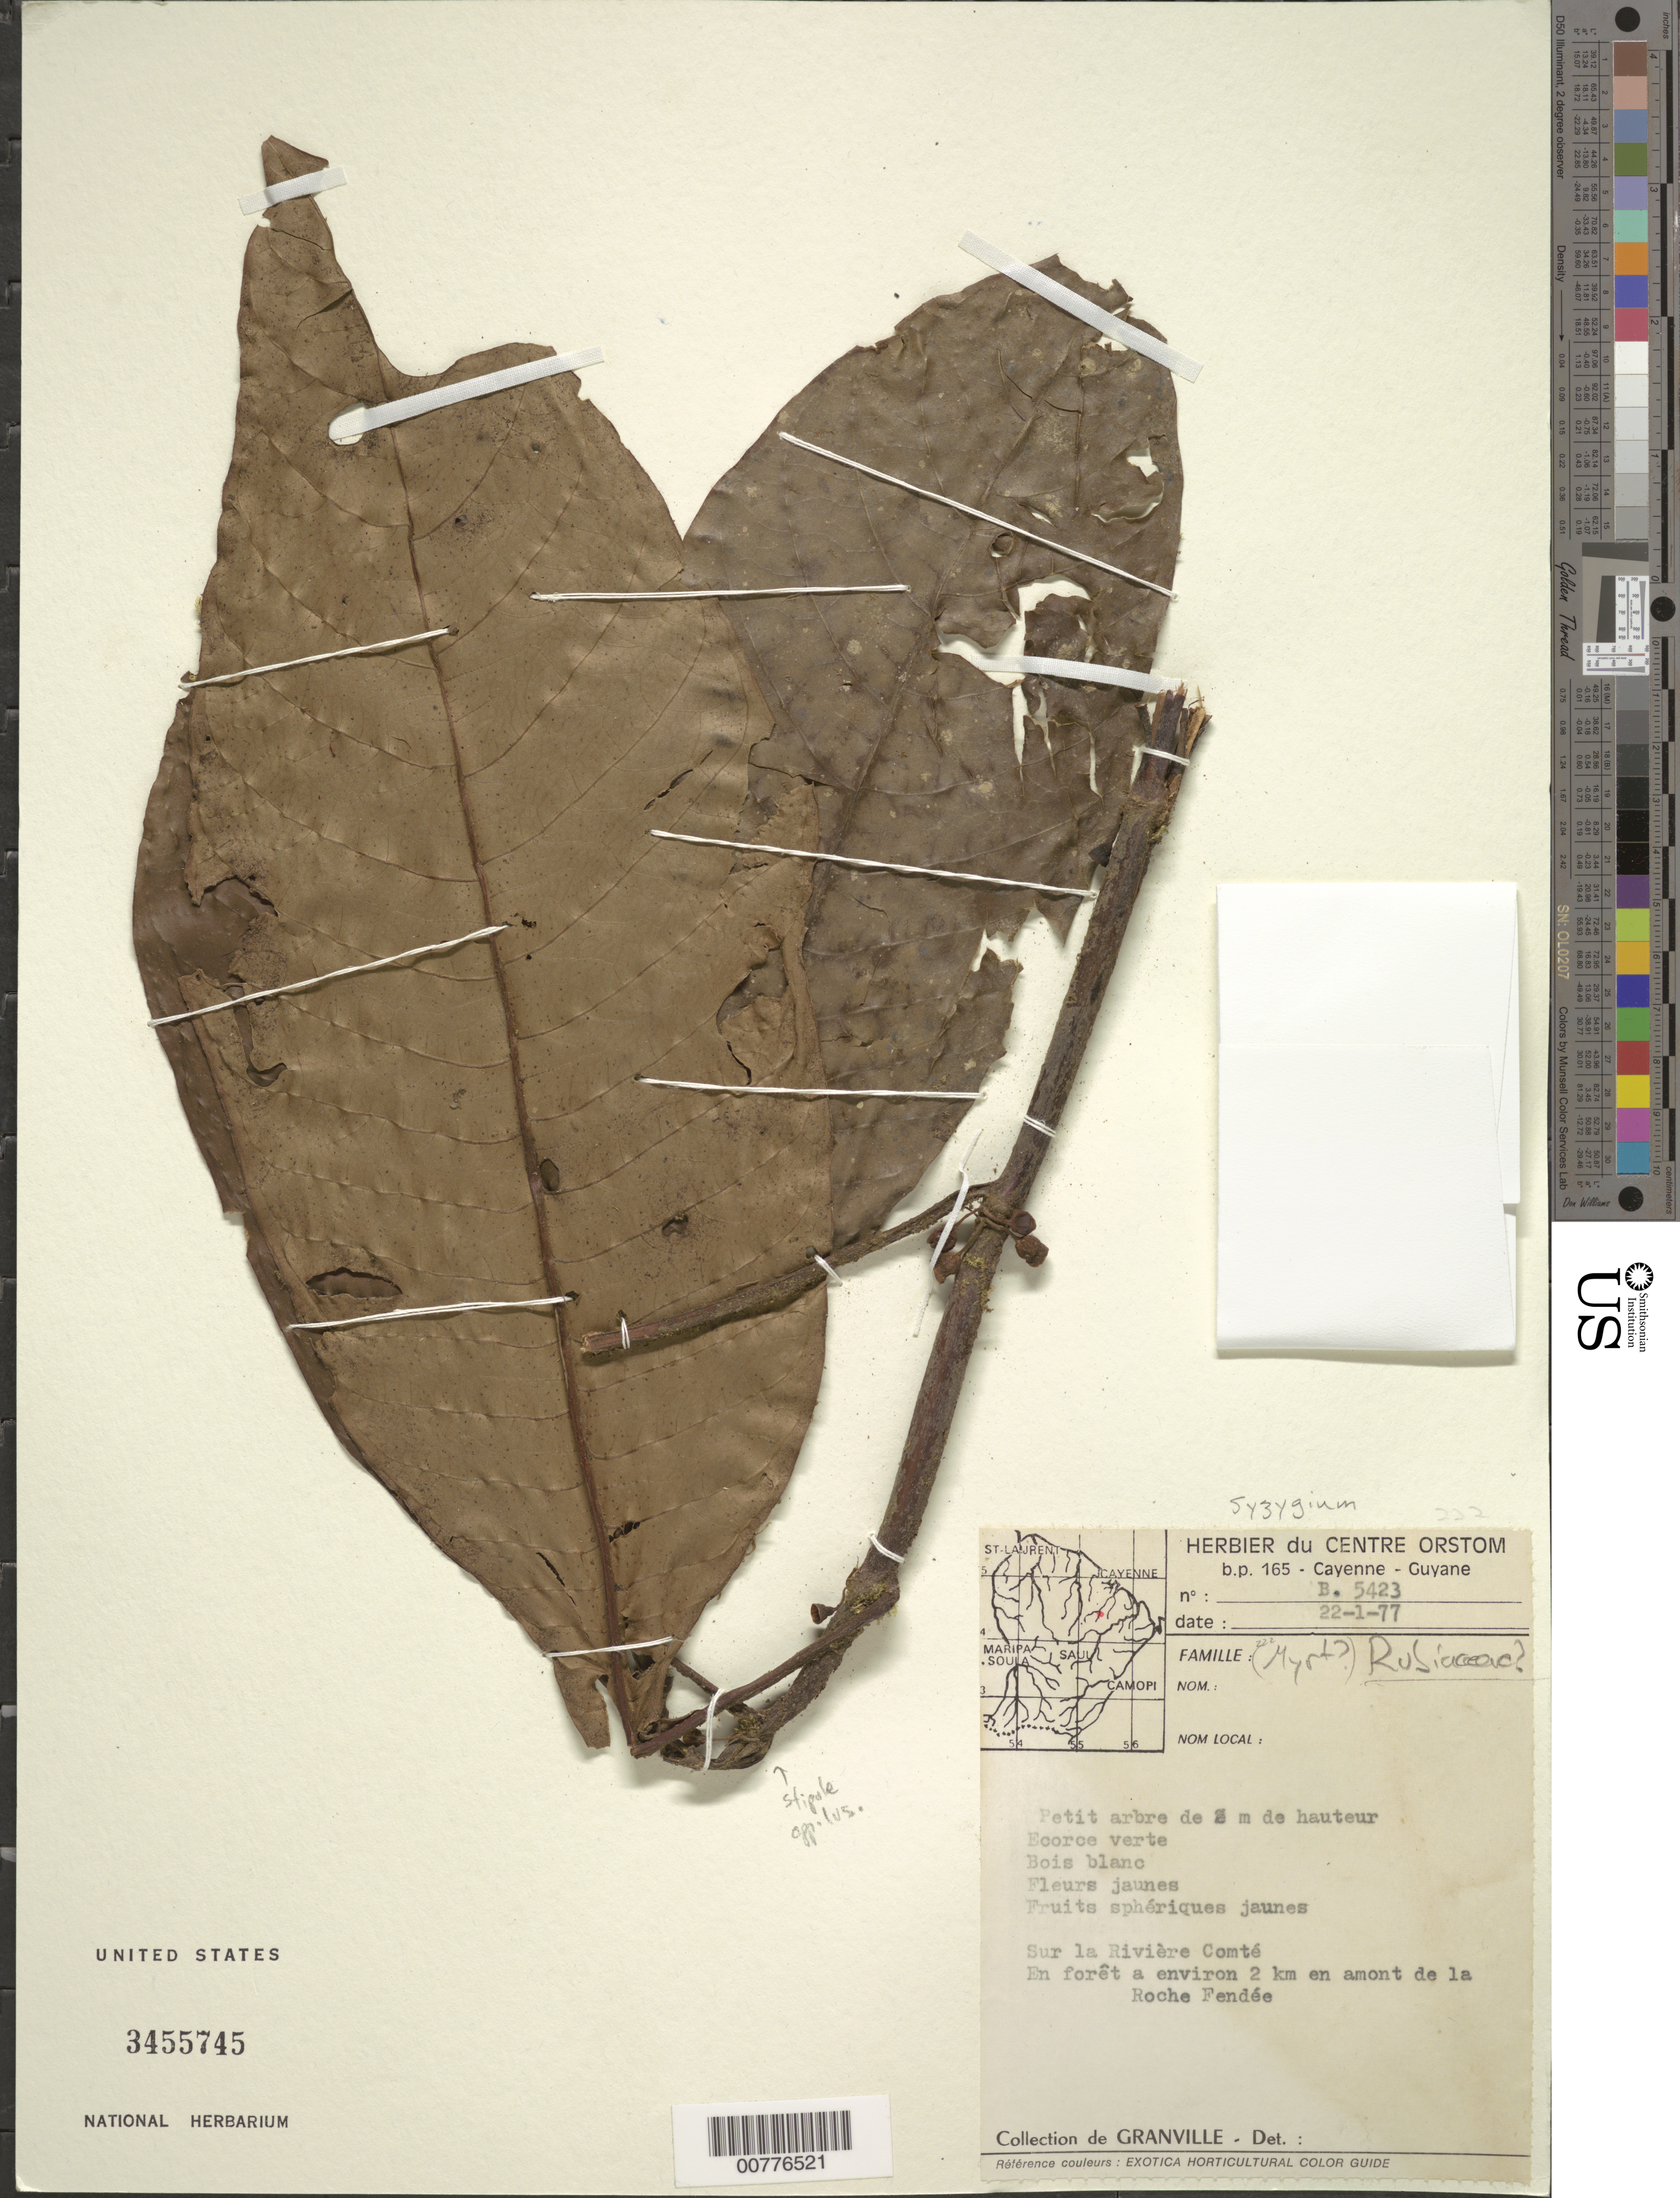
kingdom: Plantae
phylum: Tracheophyta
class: Magnoliopsida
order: Gentianales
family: Rubiaceae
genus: Patima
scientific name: Patima guianensis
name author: Aubl.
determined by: Feuillet, C.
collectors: J.-J. de Granville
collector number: B 5423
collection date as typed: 22-Jan-77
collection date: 1977-01-22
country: French Guiana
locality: Rivere Comte, environ 2 km apres la Roche Fendee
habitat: Forêt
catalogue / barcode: US 3455745